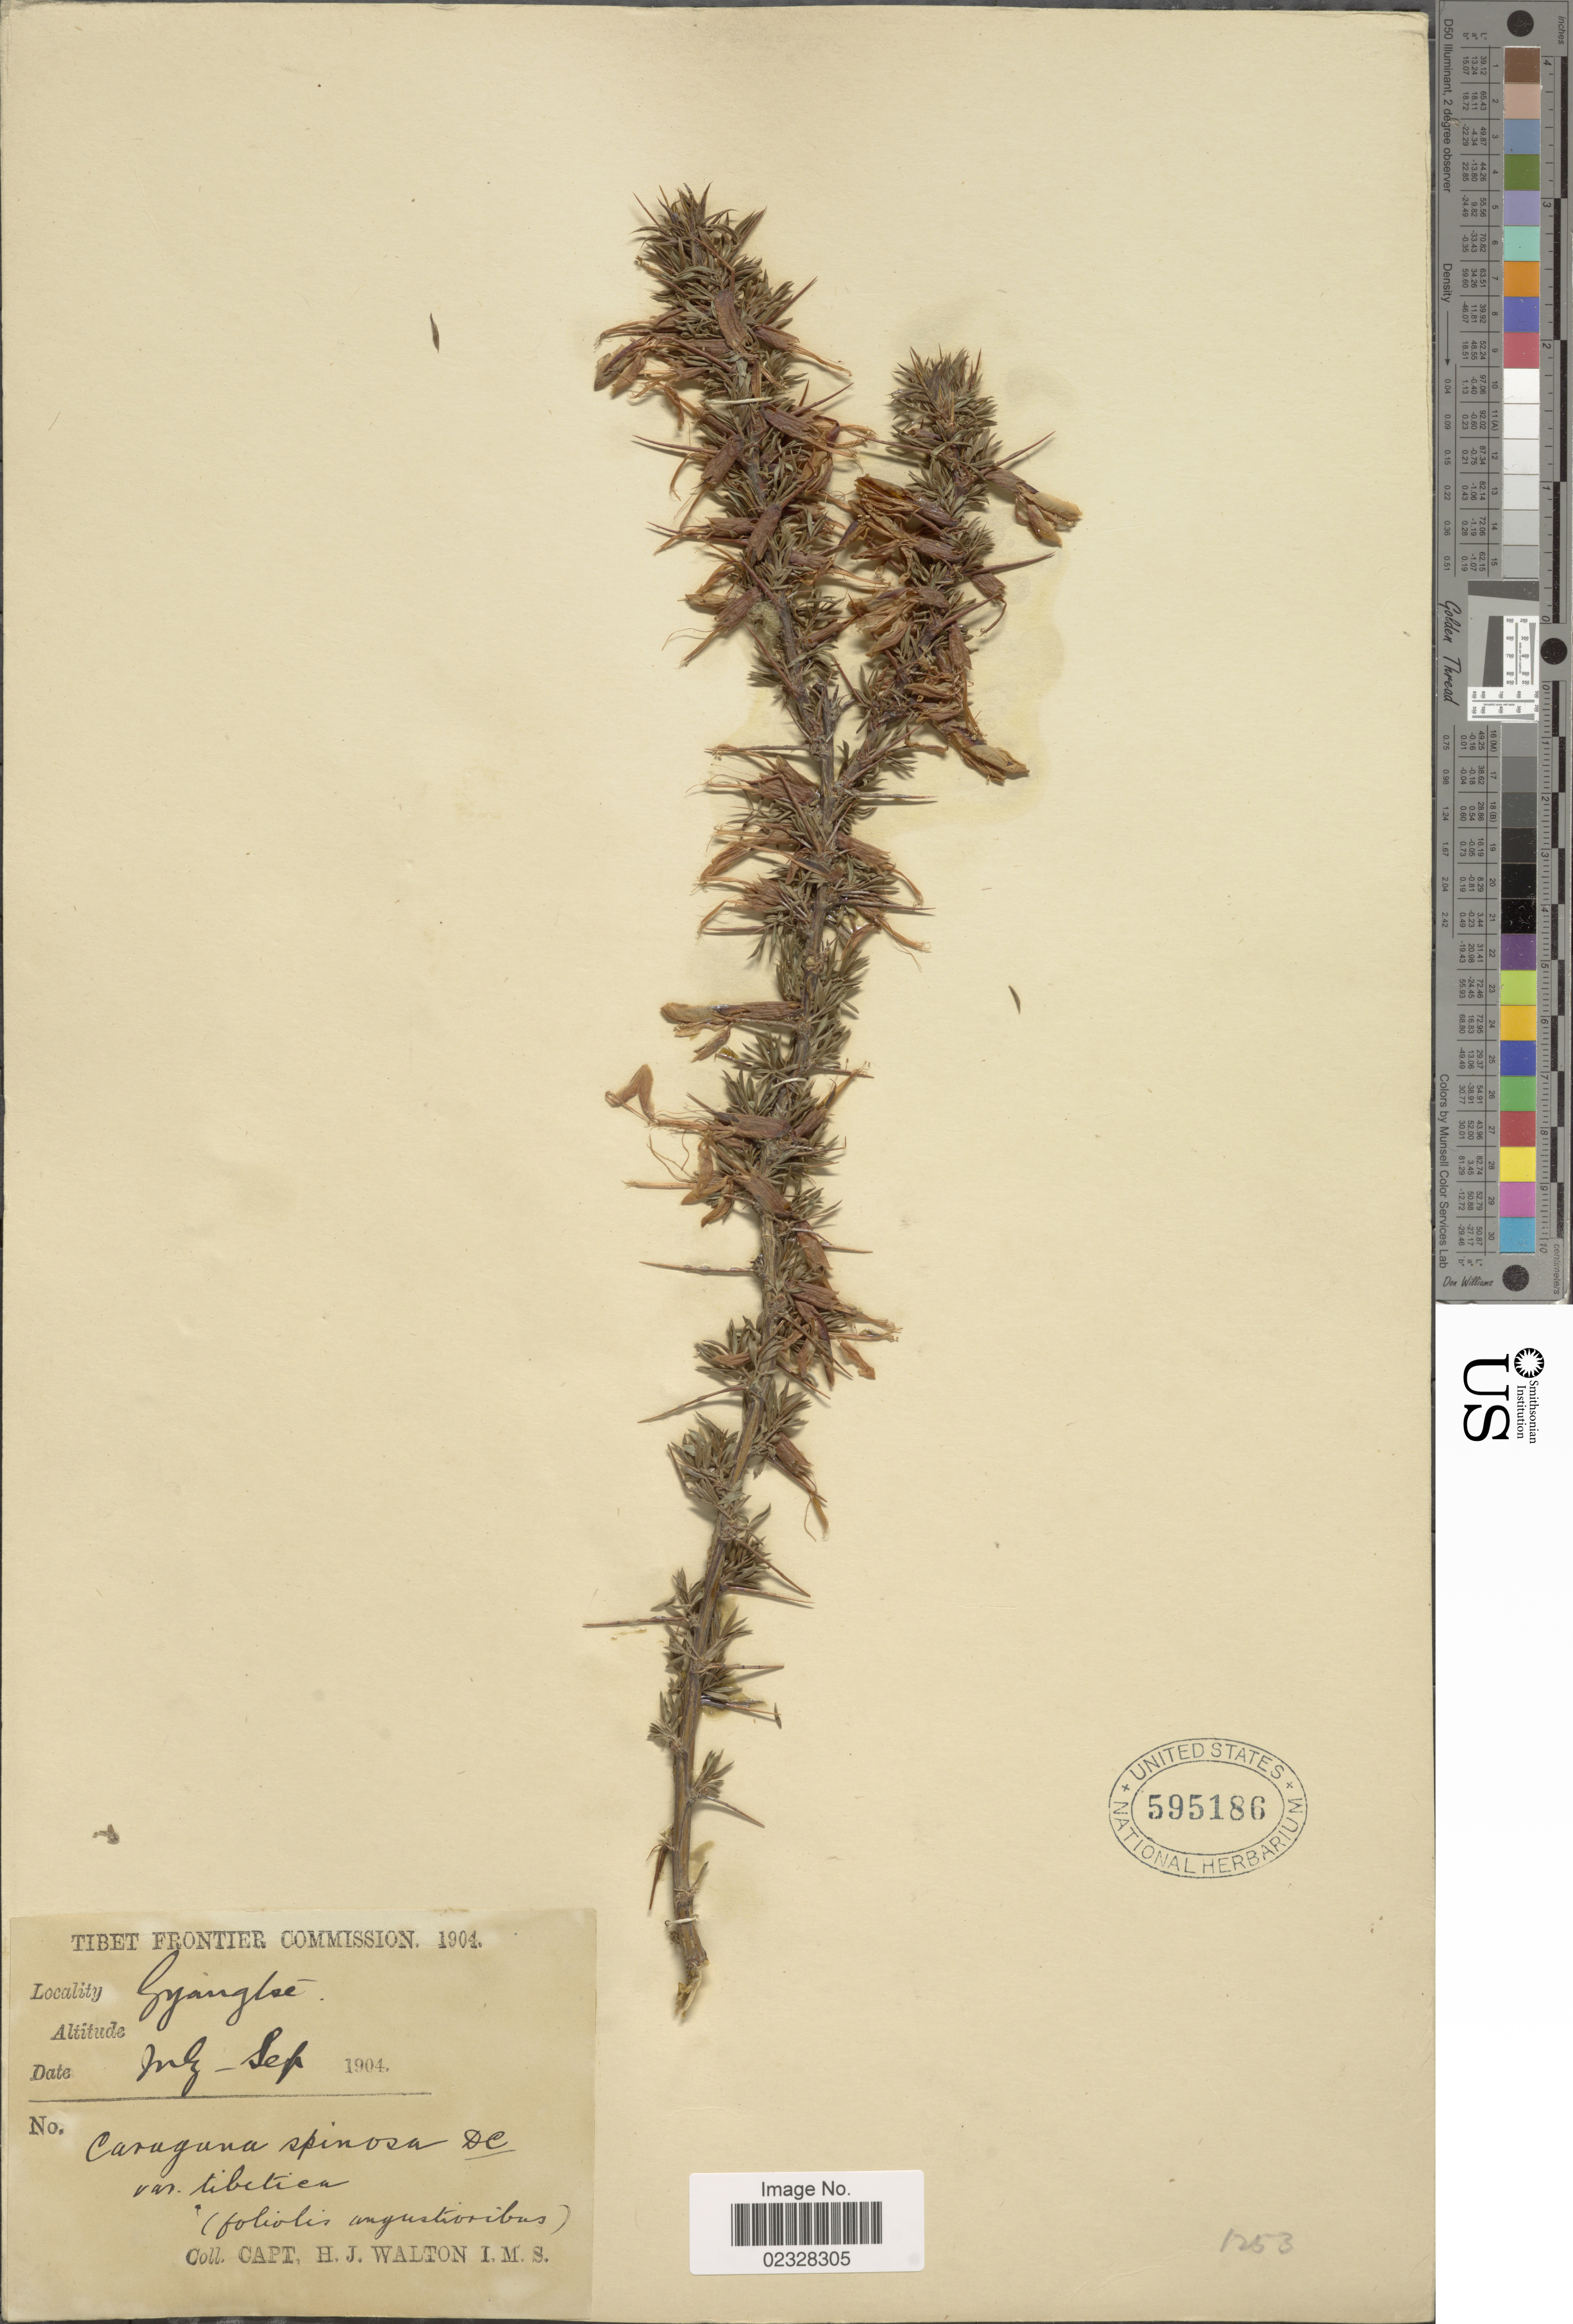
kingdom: Plantae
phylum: Tracheophyta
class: Magnoliopsida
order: Fabales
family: Fabaceae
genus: Caragana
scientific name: Caragana spinosa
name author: (L.) DC.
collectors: H. Walton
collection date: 1904-07/1904-09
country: China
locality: Gyangtze.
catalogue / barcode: US 595186